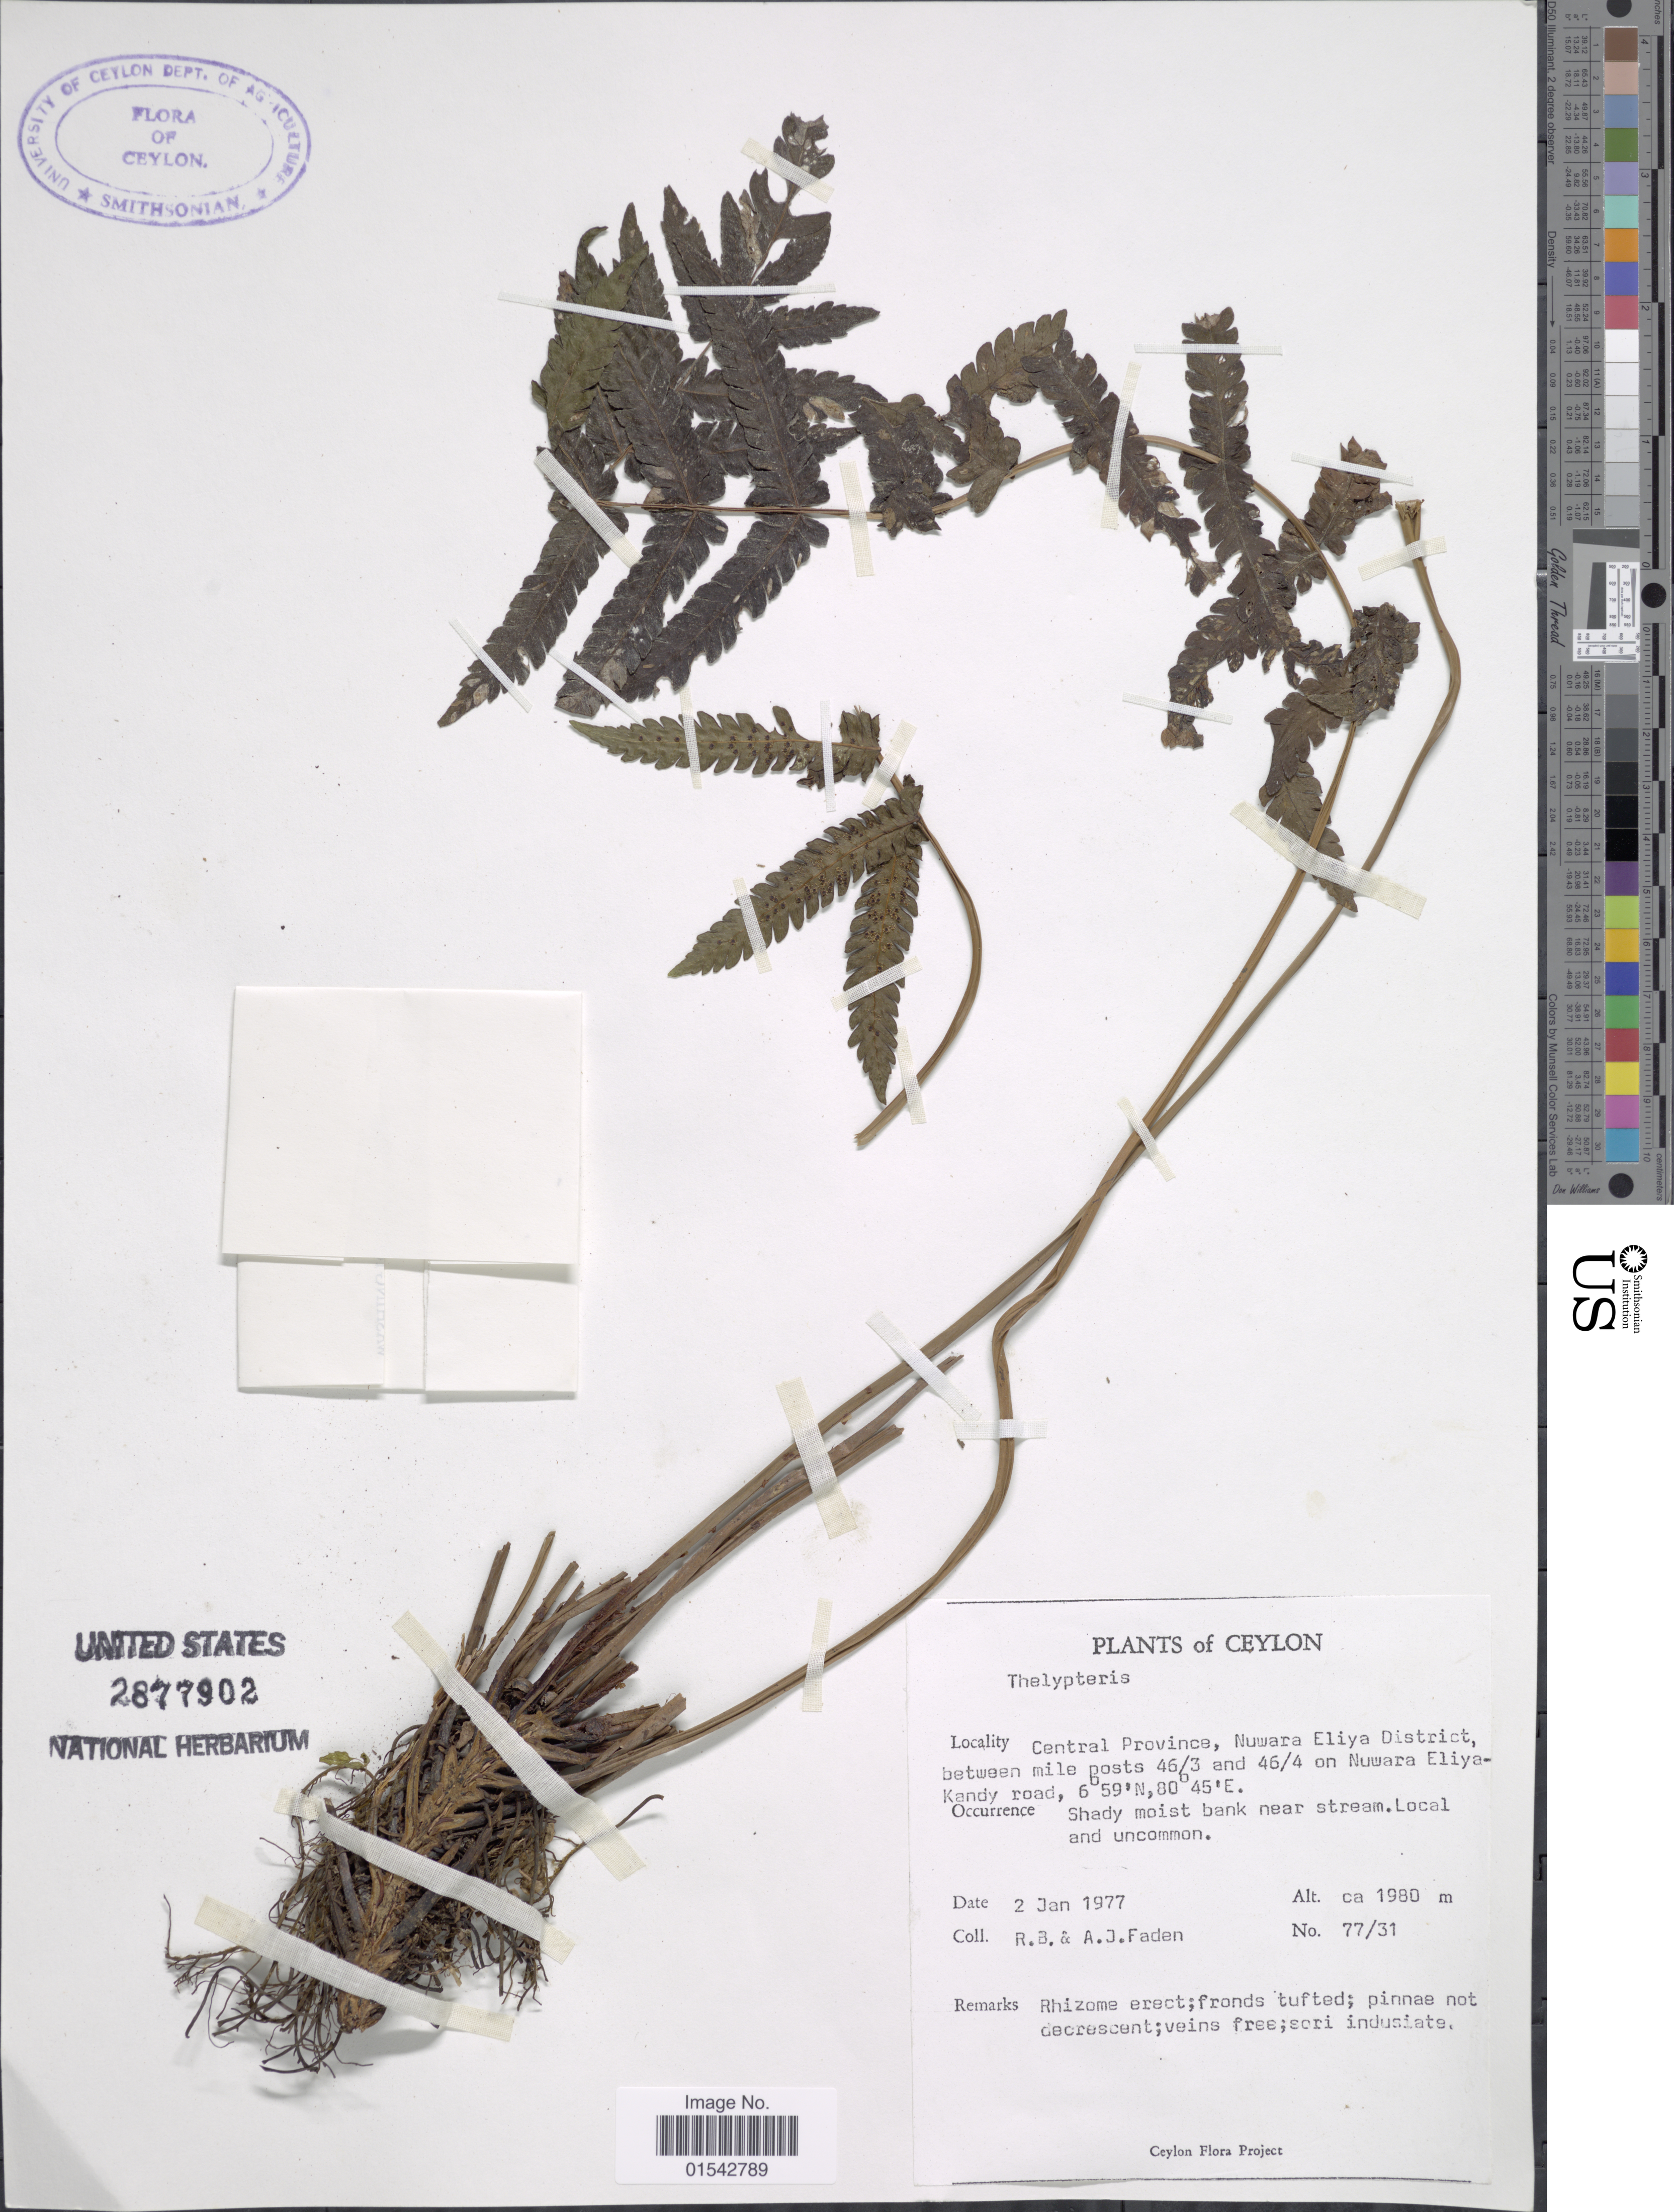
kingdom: Plantae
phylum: Tracheophyta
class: Polypodiopsida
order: Polypodiales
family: Thelypteridaceae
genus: Cyclosorus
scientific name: Cyclosorus sp.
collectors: R. B. Faden & A. J. Faden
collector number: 77/31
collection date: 1977-01-02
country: Sri Lanka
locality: Ceylon, Central Province, Nuwara Eliya District, between mile post 46/3 and 46/4 on Nuwara Eliya-Kandy road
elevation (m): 1980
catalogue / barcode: US 2811902